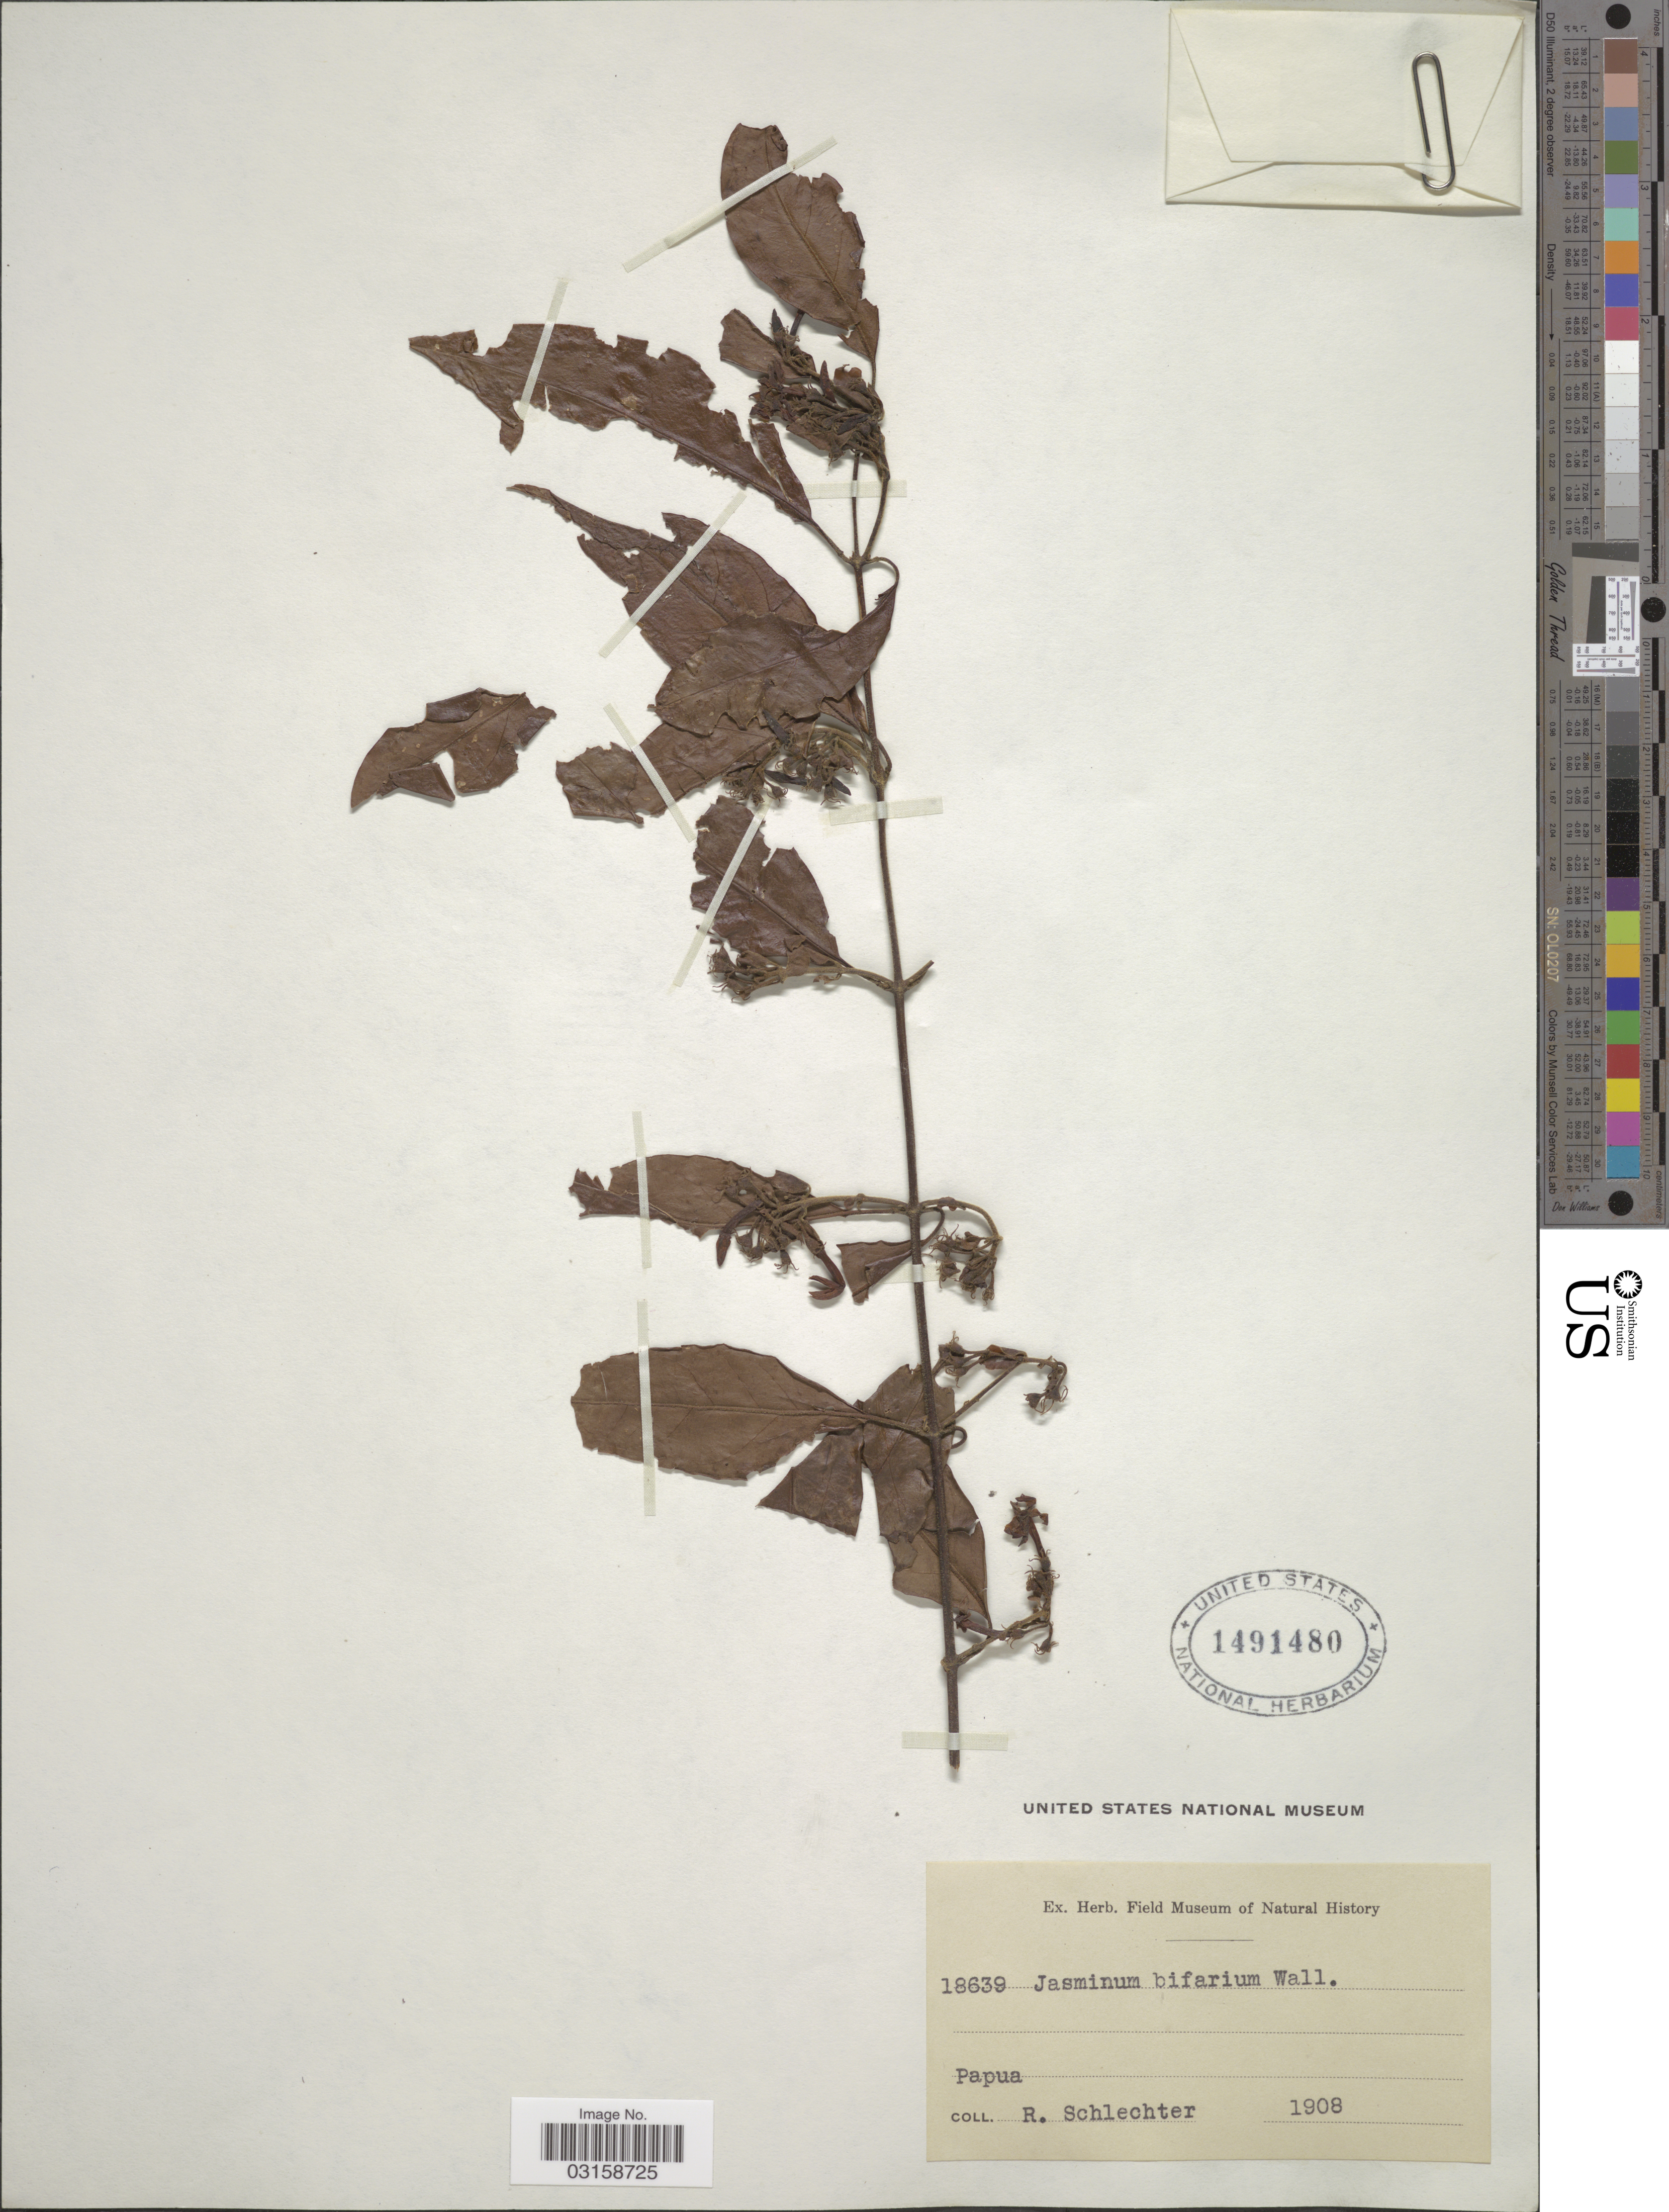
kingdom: Plantae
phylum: Tracheophyta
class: Magnoliopsida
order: Lamiales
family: Oleaceae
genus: Jasminum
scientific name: Jasminum elongatum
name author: (P.J. Bergius) Willd.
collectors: F. R. R. Schlechter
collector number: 18639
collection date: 1908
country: Papua New Guinea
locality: Papua.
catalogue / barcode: US 1491480